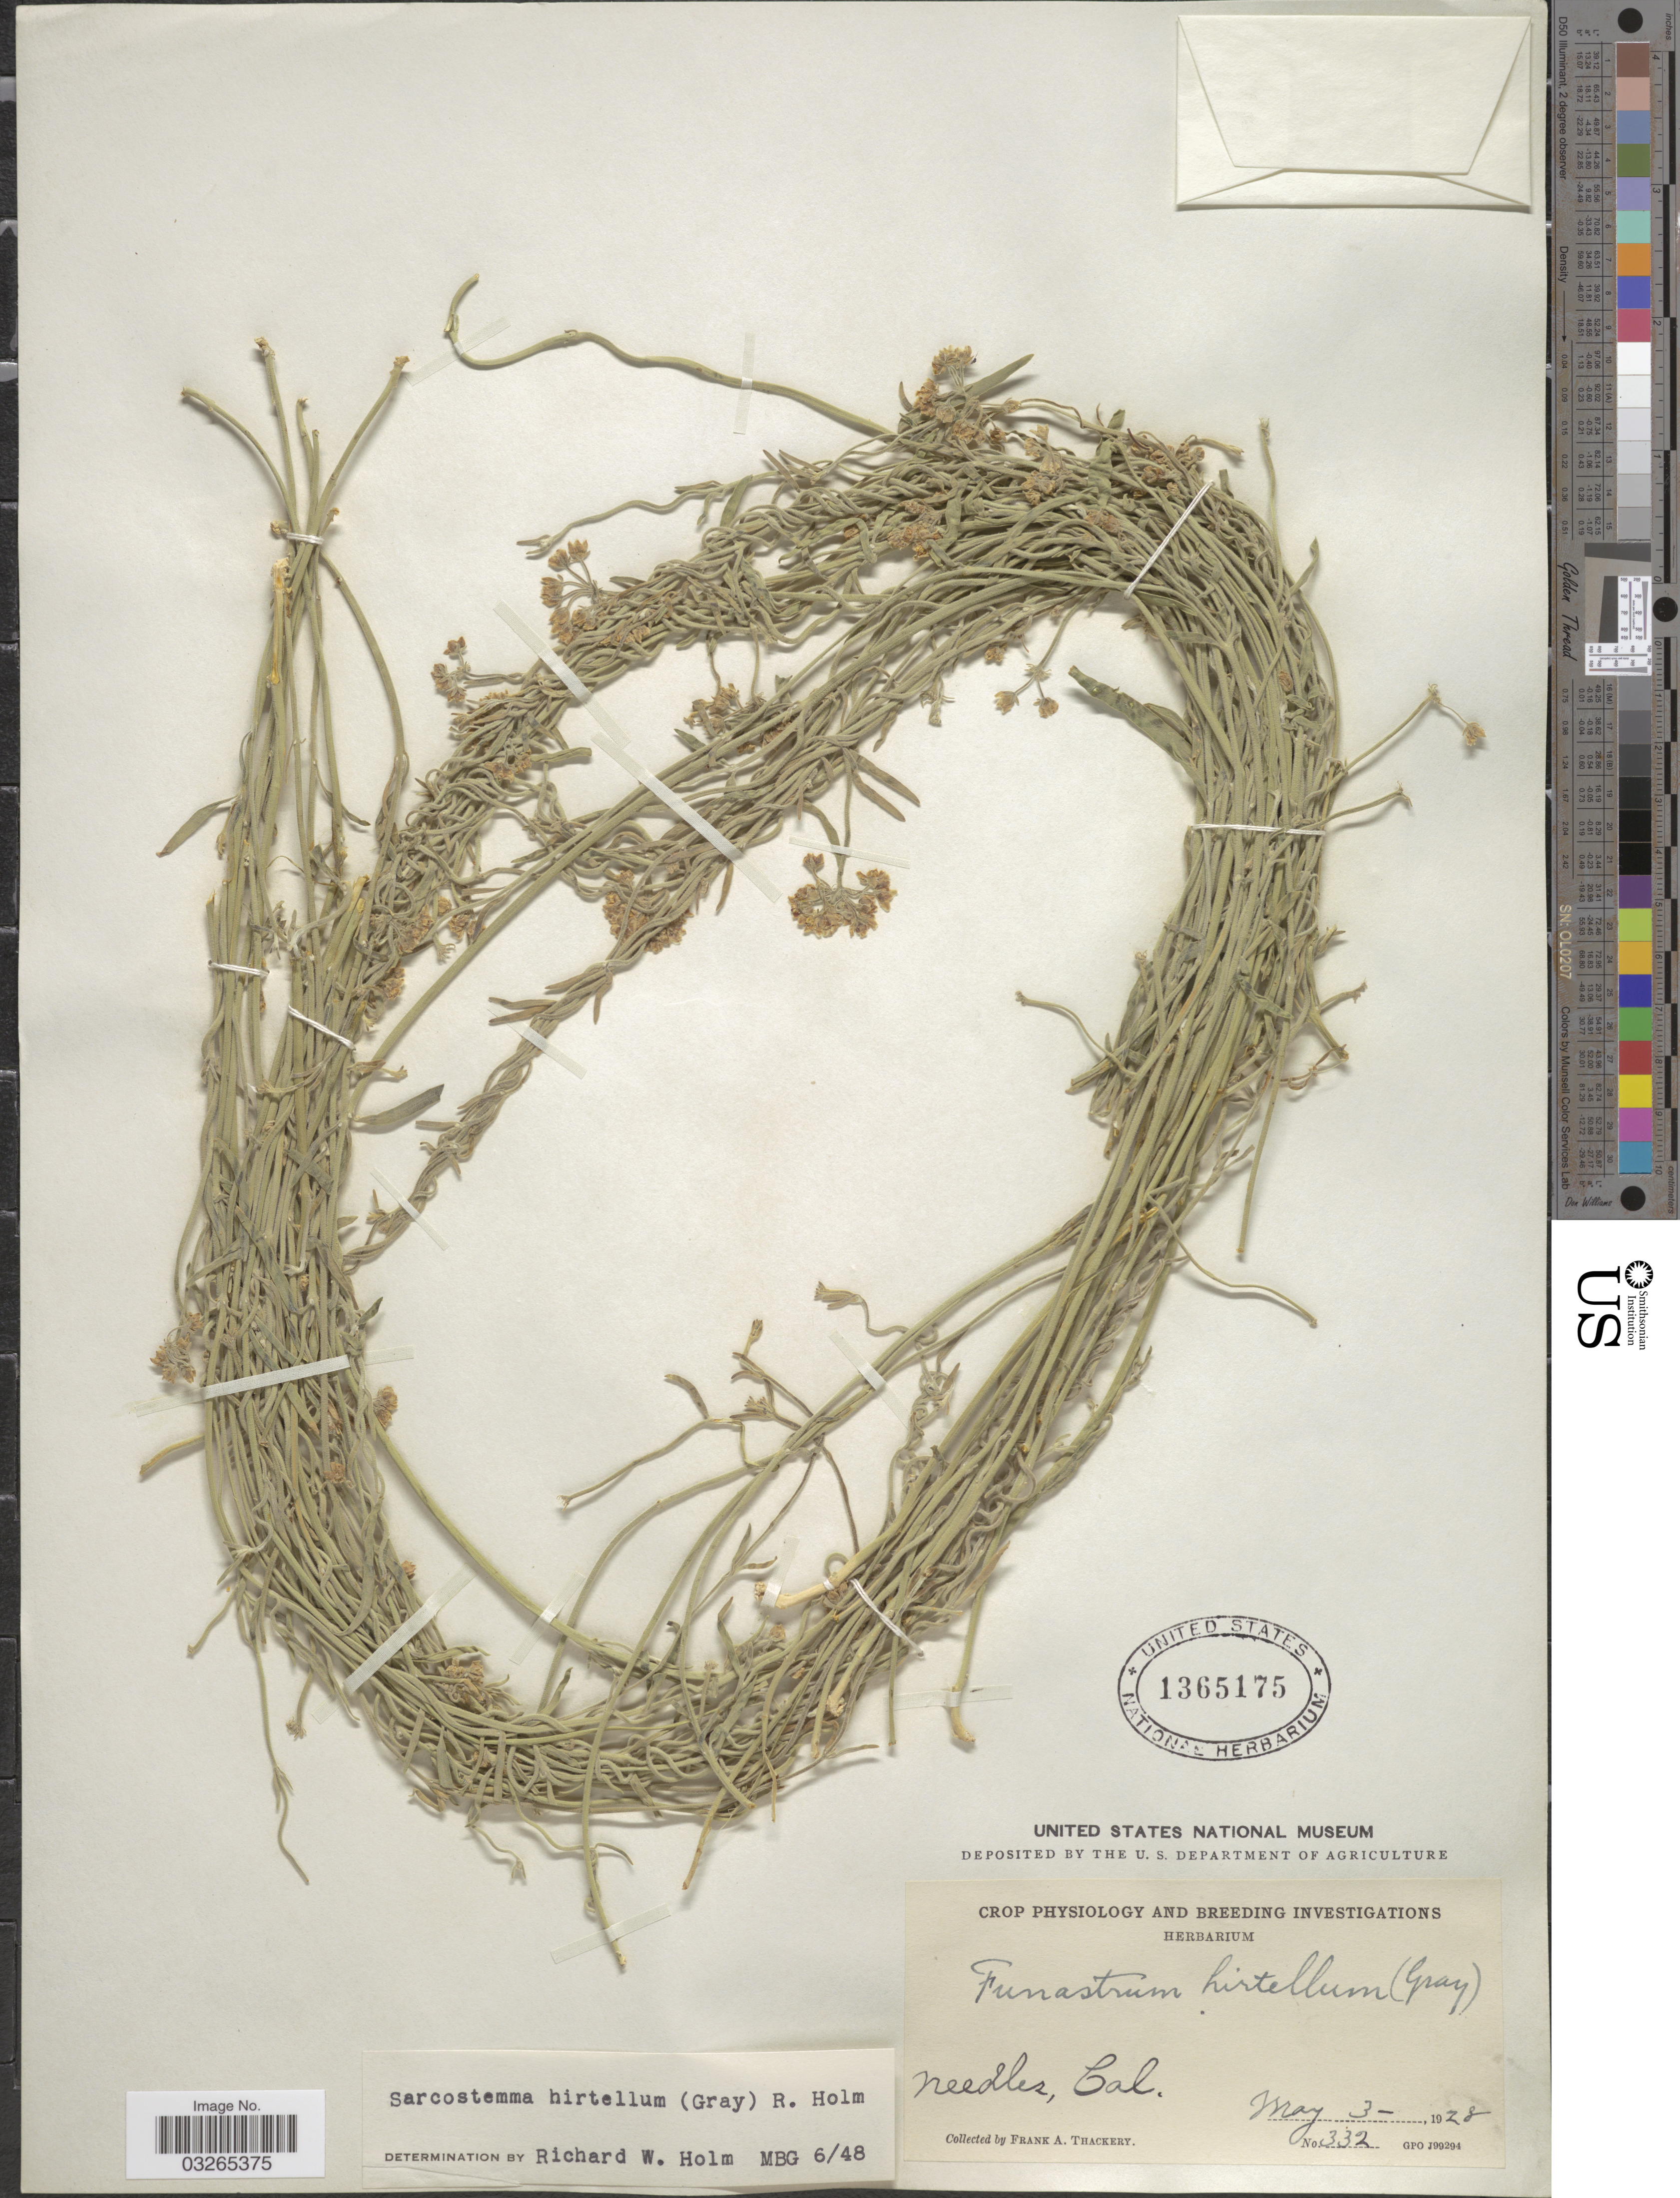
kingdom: Plantae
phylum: Tracheophyta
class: Magnoliopsida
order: Gentianales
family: Apocynaceae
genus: Sarcostemma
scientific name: Sarcostemma hirtellum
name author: (A. Gray) R.W. Holm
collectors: F. Thackery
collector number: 332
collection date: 1928-05-03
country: United States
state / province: California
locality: Needle.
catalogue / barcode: US 1365175